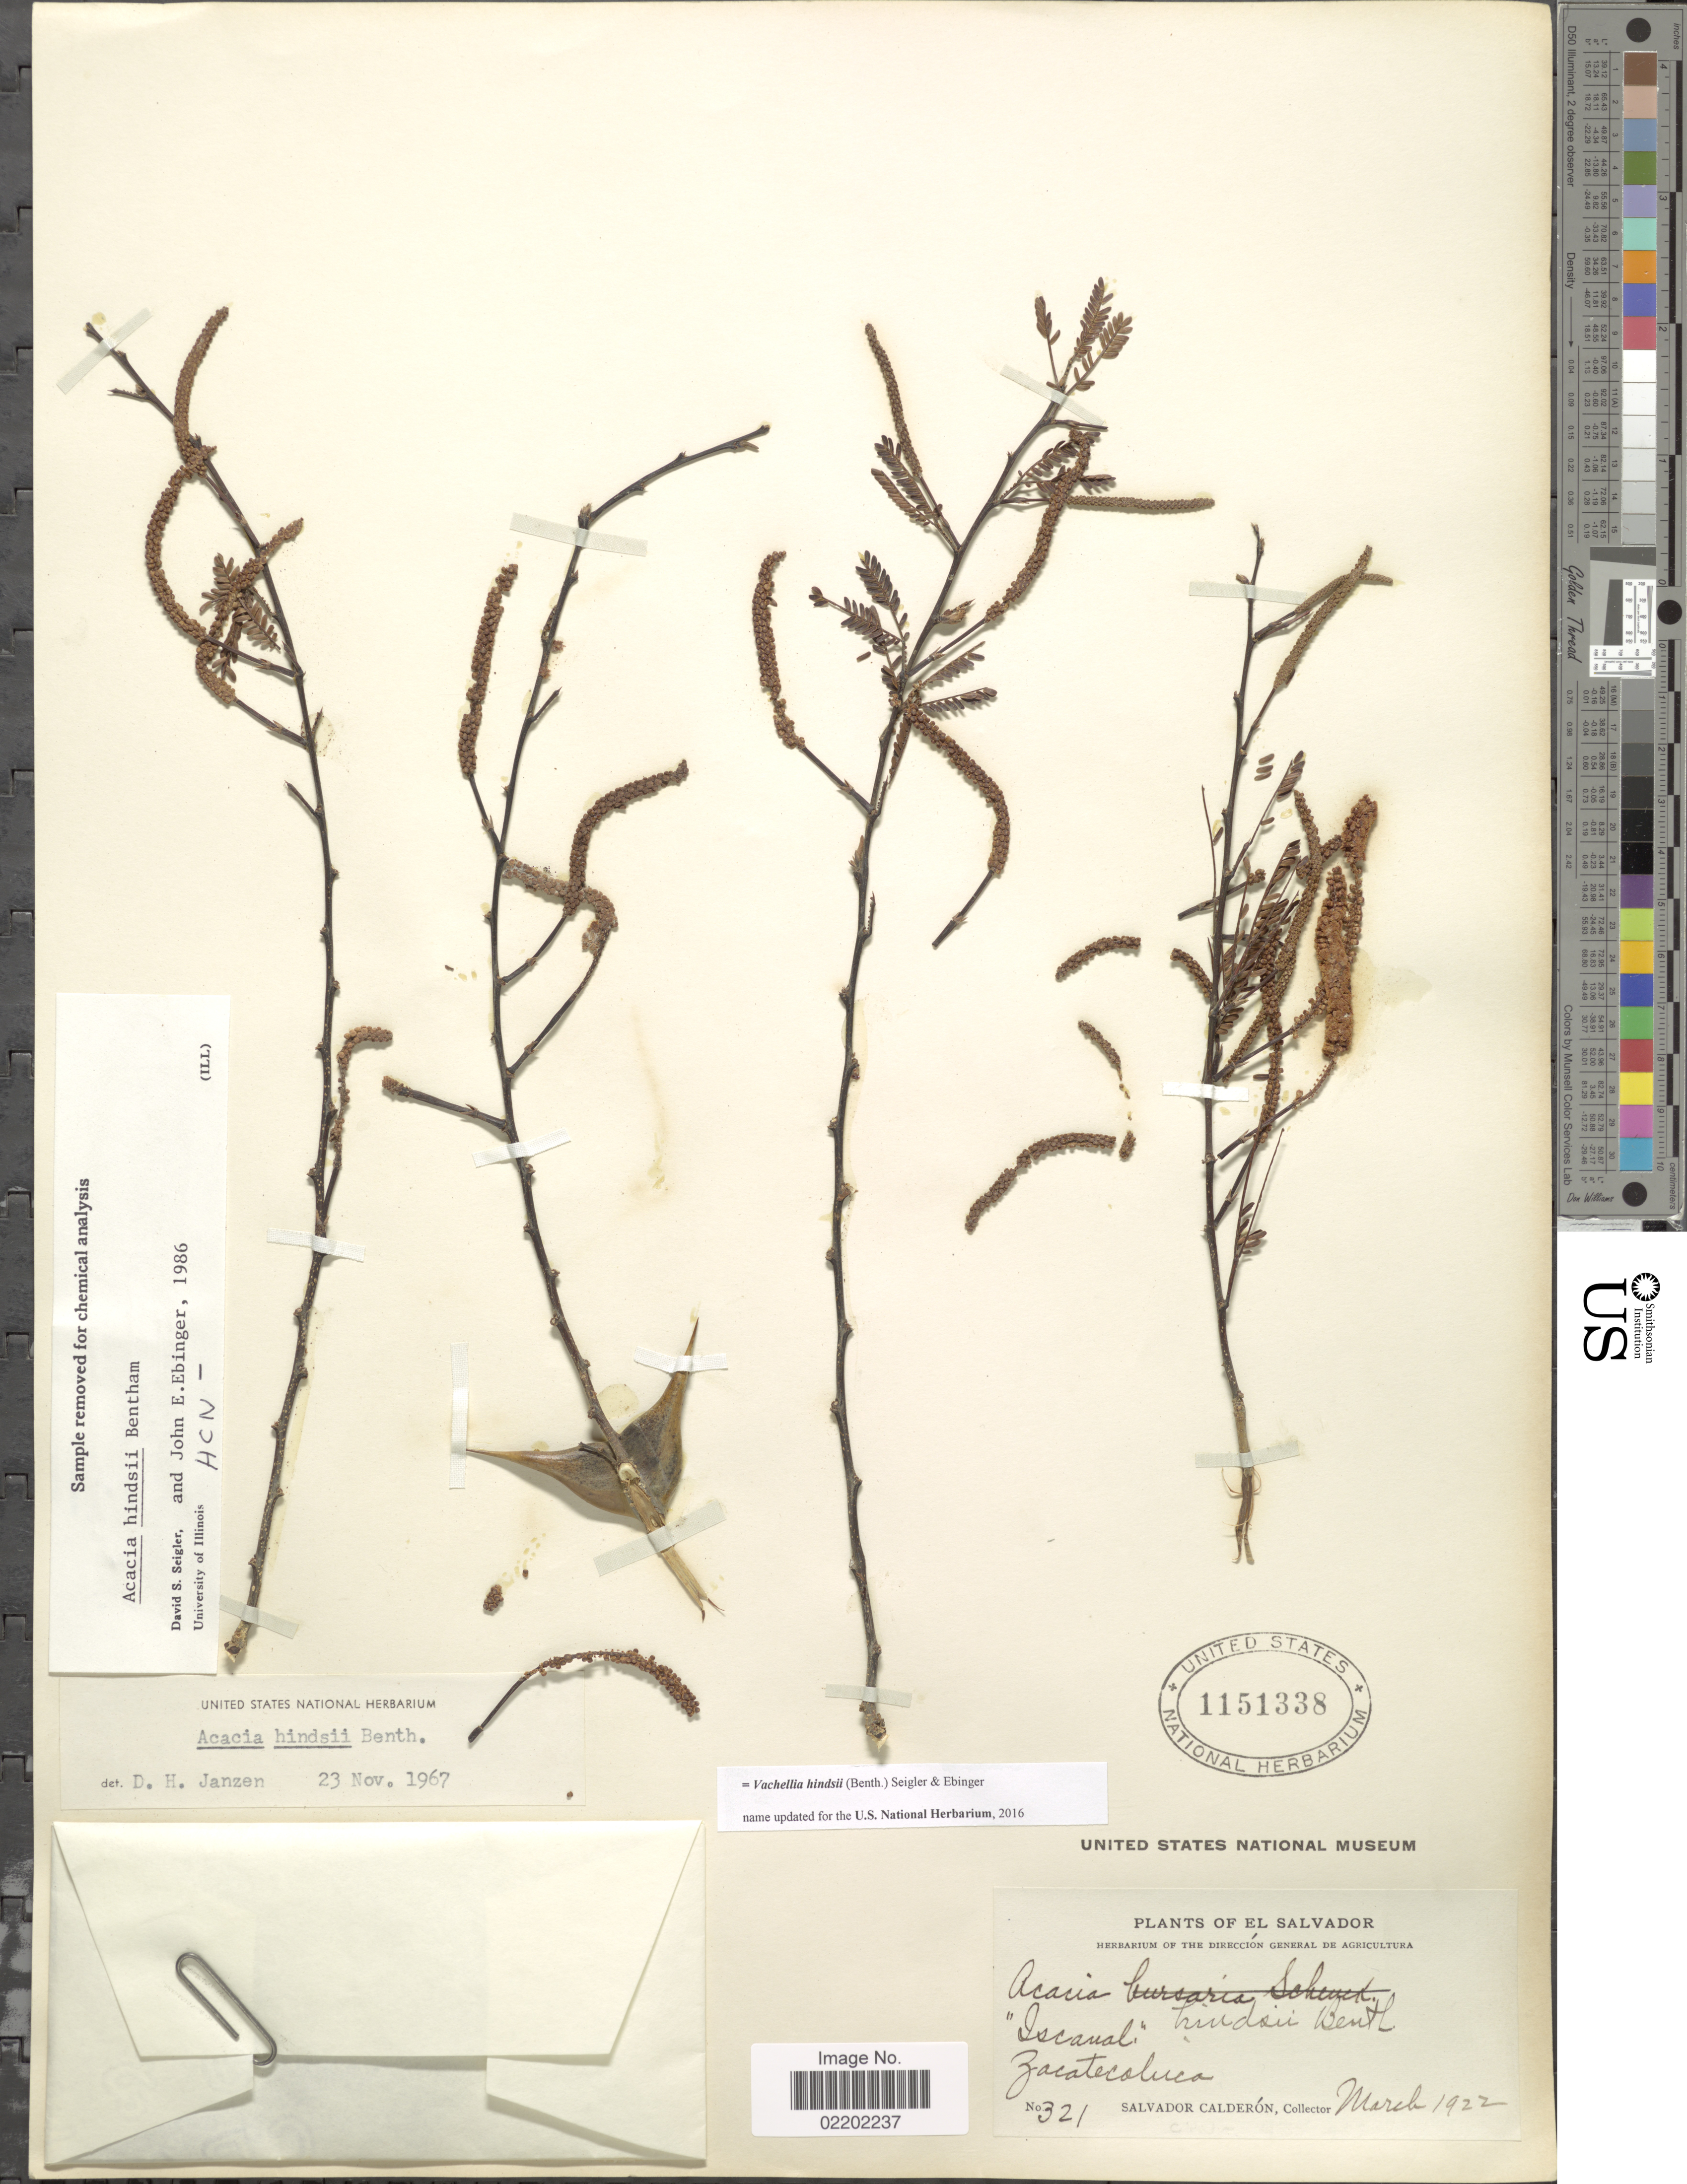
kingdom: Plantae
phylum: Tracheophyta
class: Magnoliopsida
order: Fabales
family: Fabaceae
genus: Vachellia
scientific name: Vachellia hindsii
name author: (Benth.) Seigler & Ebinger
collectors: S. Calderón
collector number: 321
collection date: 1922-03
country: El Salvador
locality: Zacatecoluca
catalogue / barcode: US 1151338